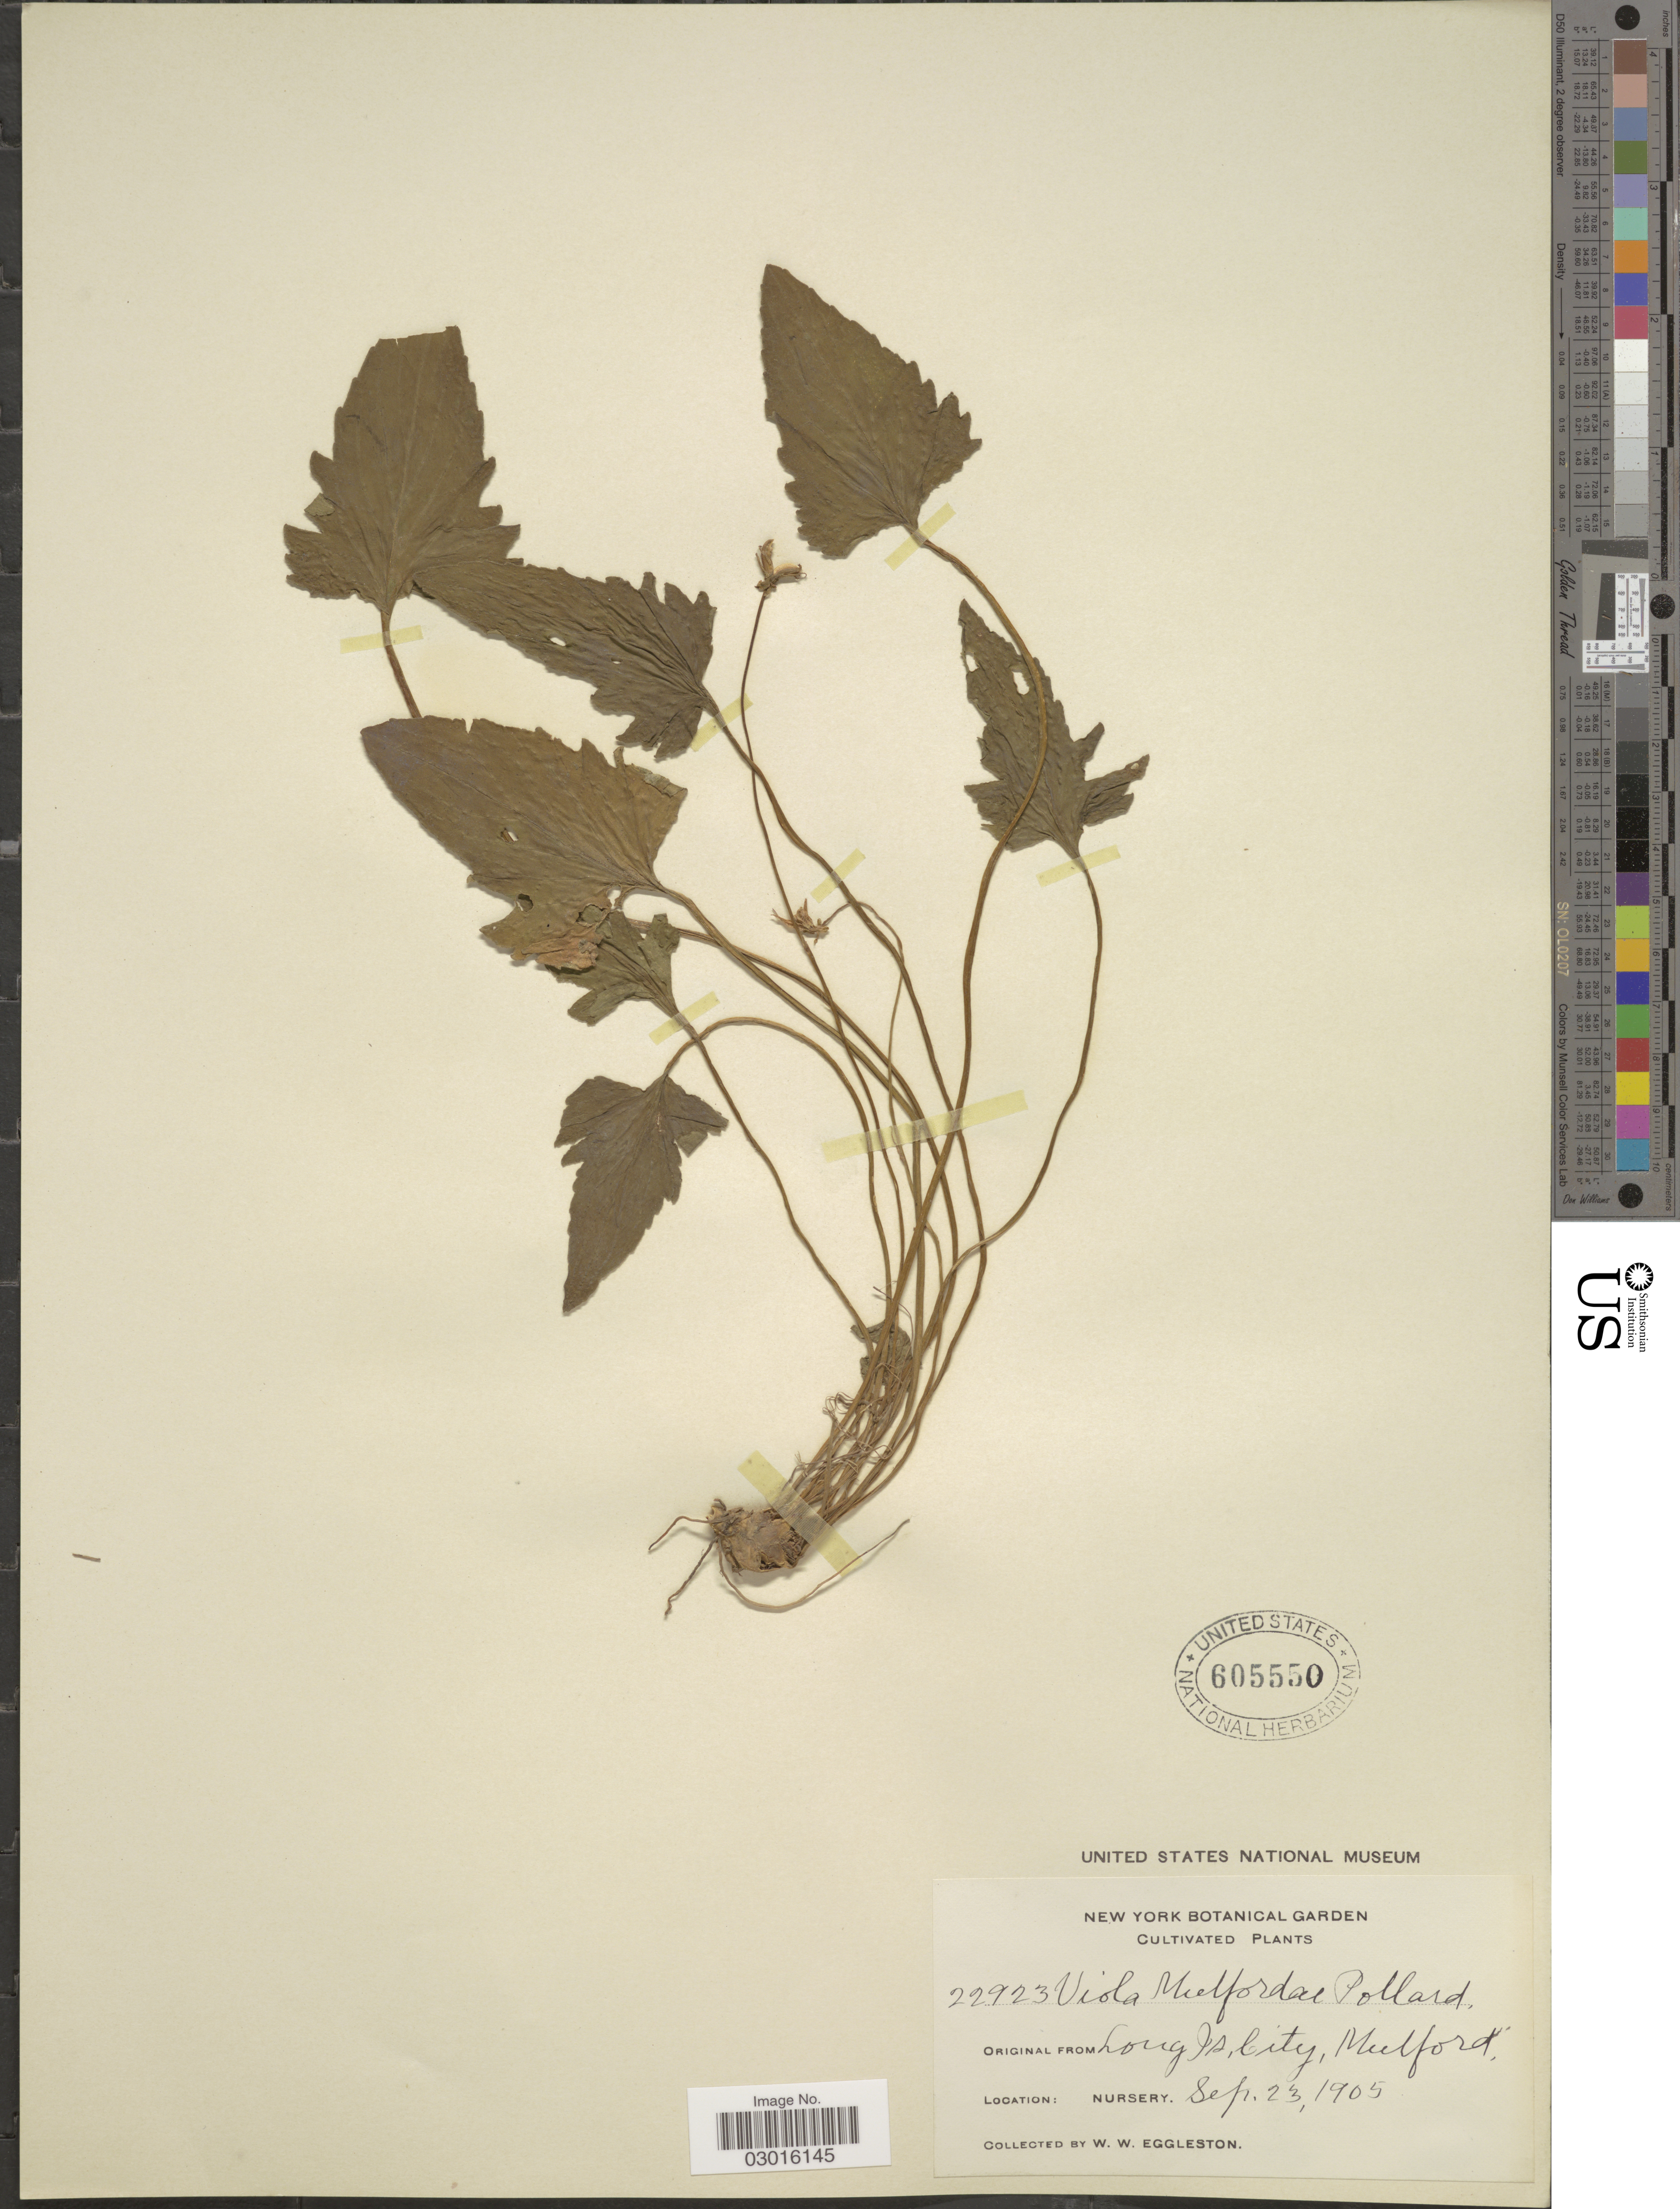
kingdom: Plantae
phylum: Tracheophyta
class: Magnoliopsida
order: Malpighiales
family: Violaceae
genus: Viola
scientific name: Viola x mulfordiae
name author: Pollard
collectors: W. W. Eggleston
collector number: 22923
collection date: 1905-09-23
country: United States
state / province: New York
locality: New York Botanical Garden, Nursery.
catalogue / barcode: US 605550